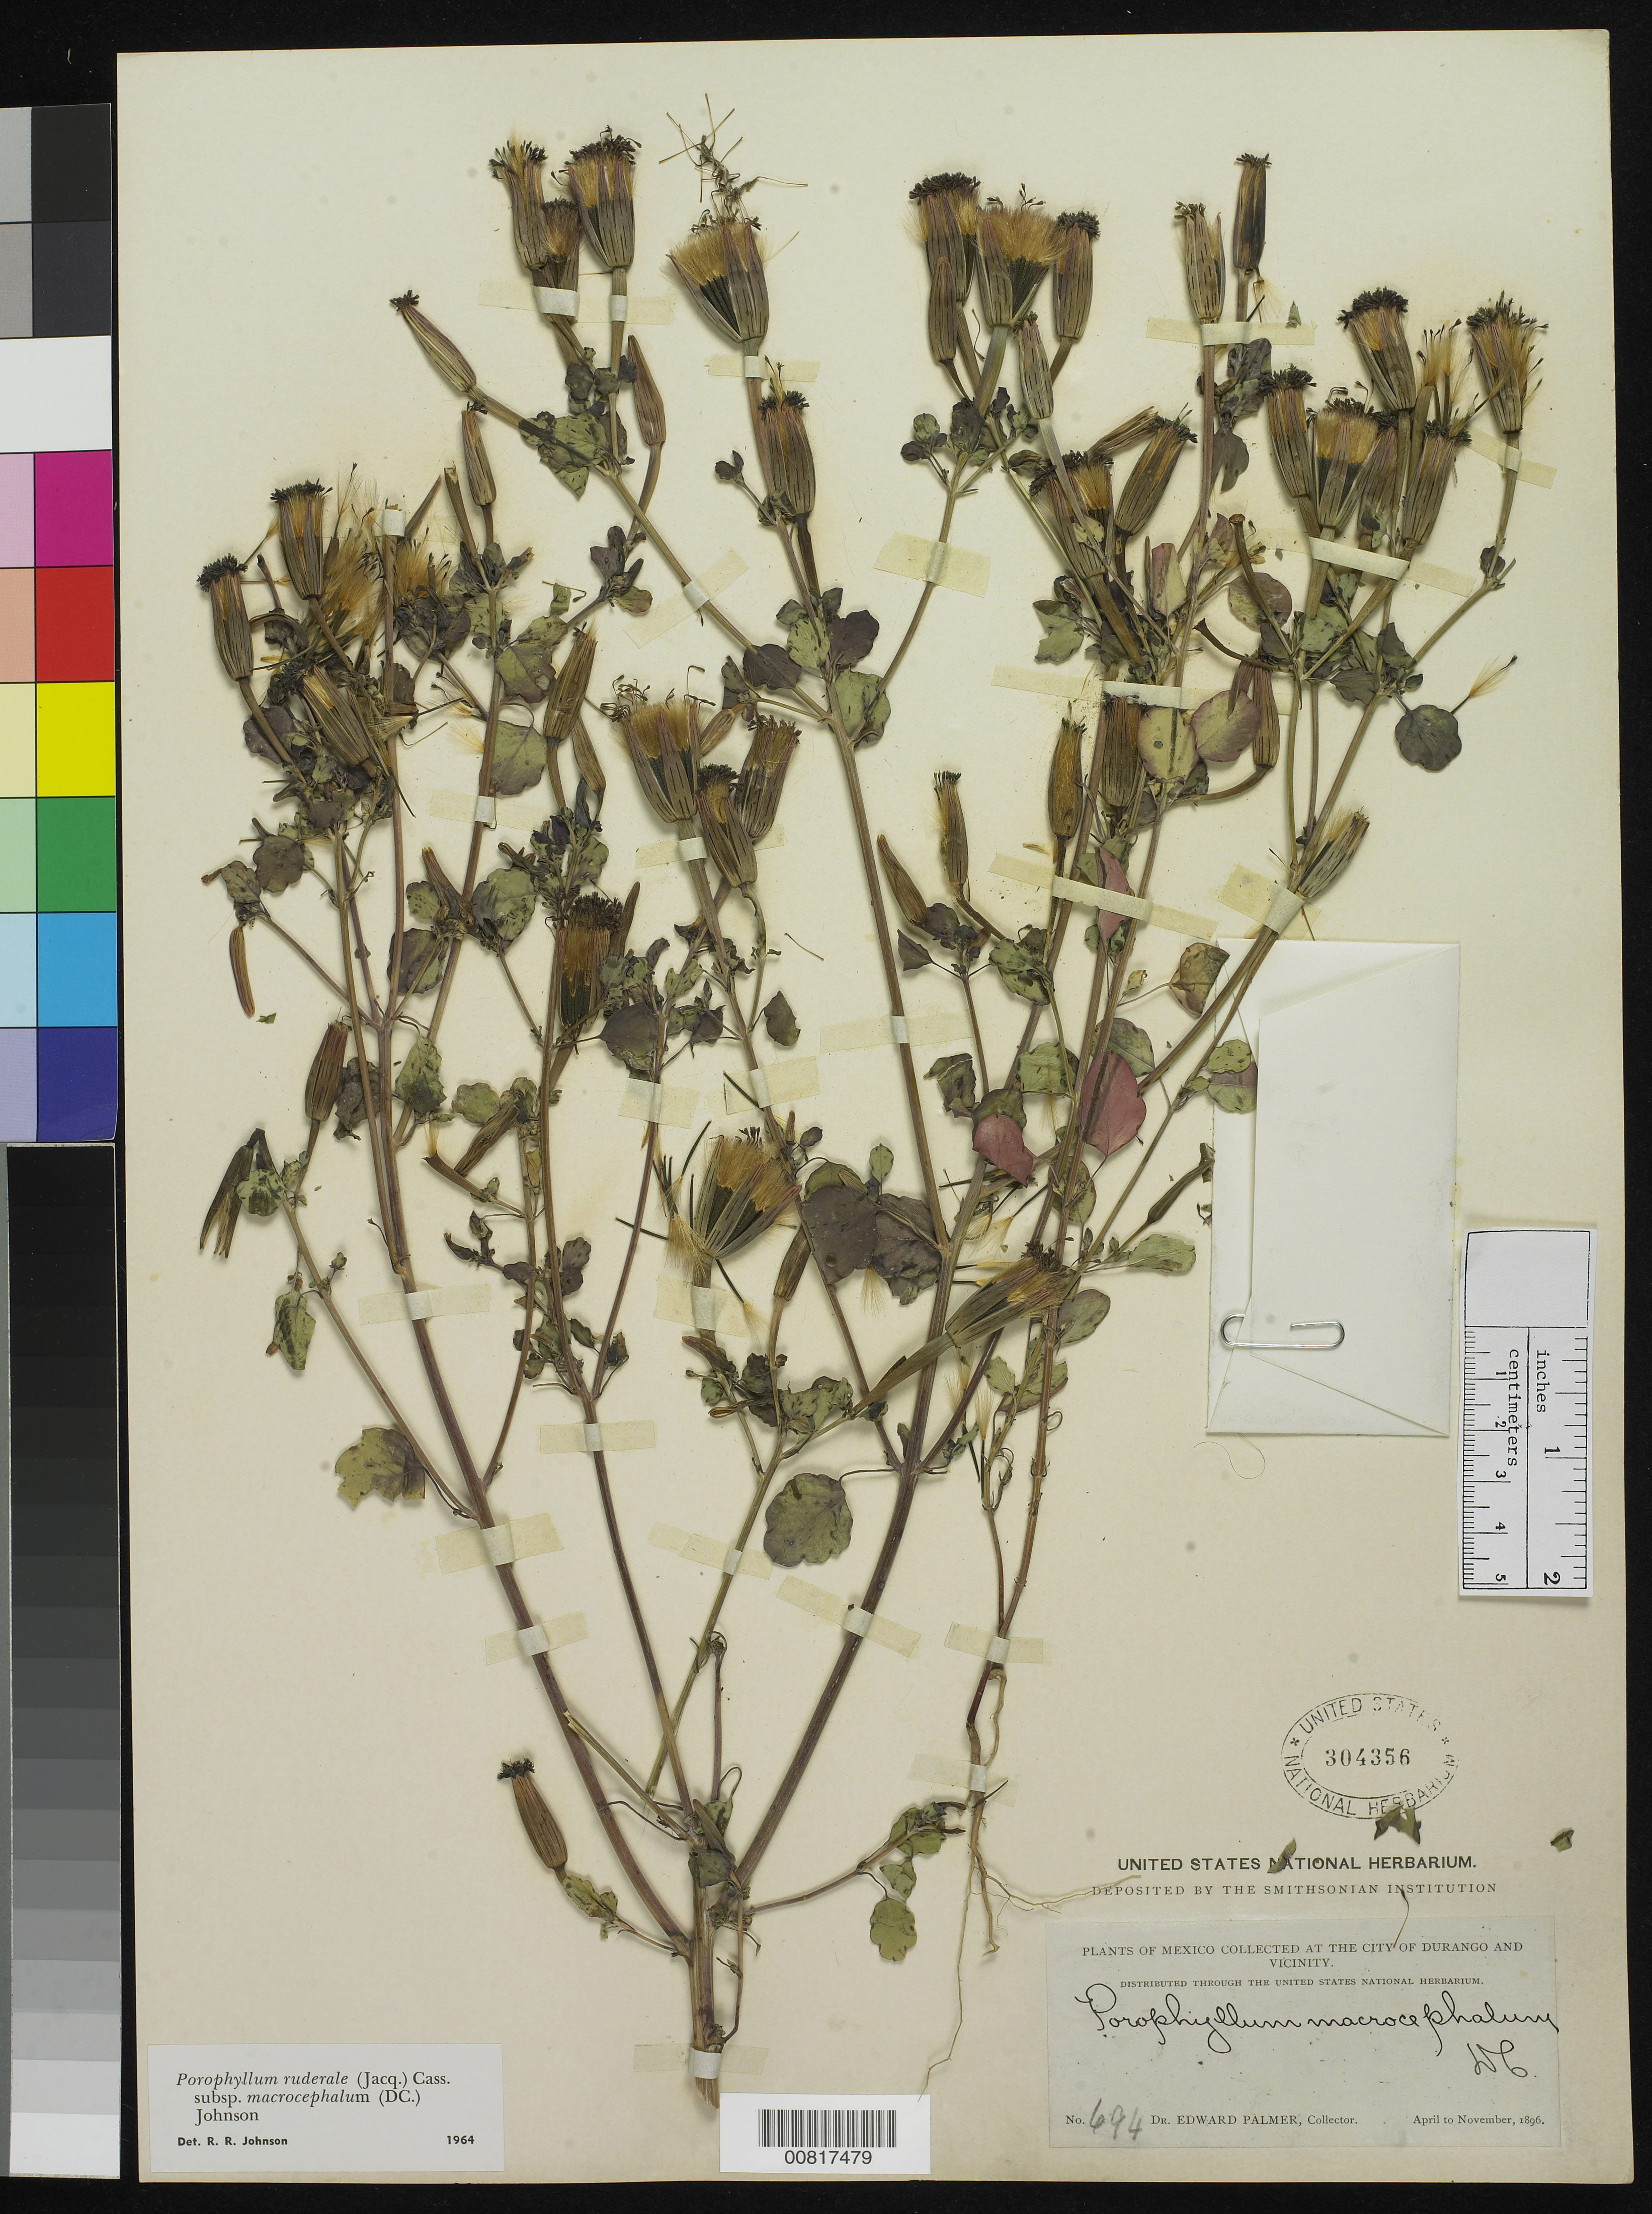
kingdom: Plantae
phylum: Tracheophyta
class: Magnoliopsida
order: Asterales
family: Asteraceae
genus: Porophyllum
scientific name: Porophyllum ruderale subsp. macrocephalum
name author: (DC.) R.R. Johnson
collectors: E. Palmer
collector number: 694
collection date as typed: Apr 1896 to -- Nov 1896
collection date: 1896-04/1896-11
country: Mexico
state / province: Durango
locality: City of Durango and vicinity.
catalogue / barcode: US 304356